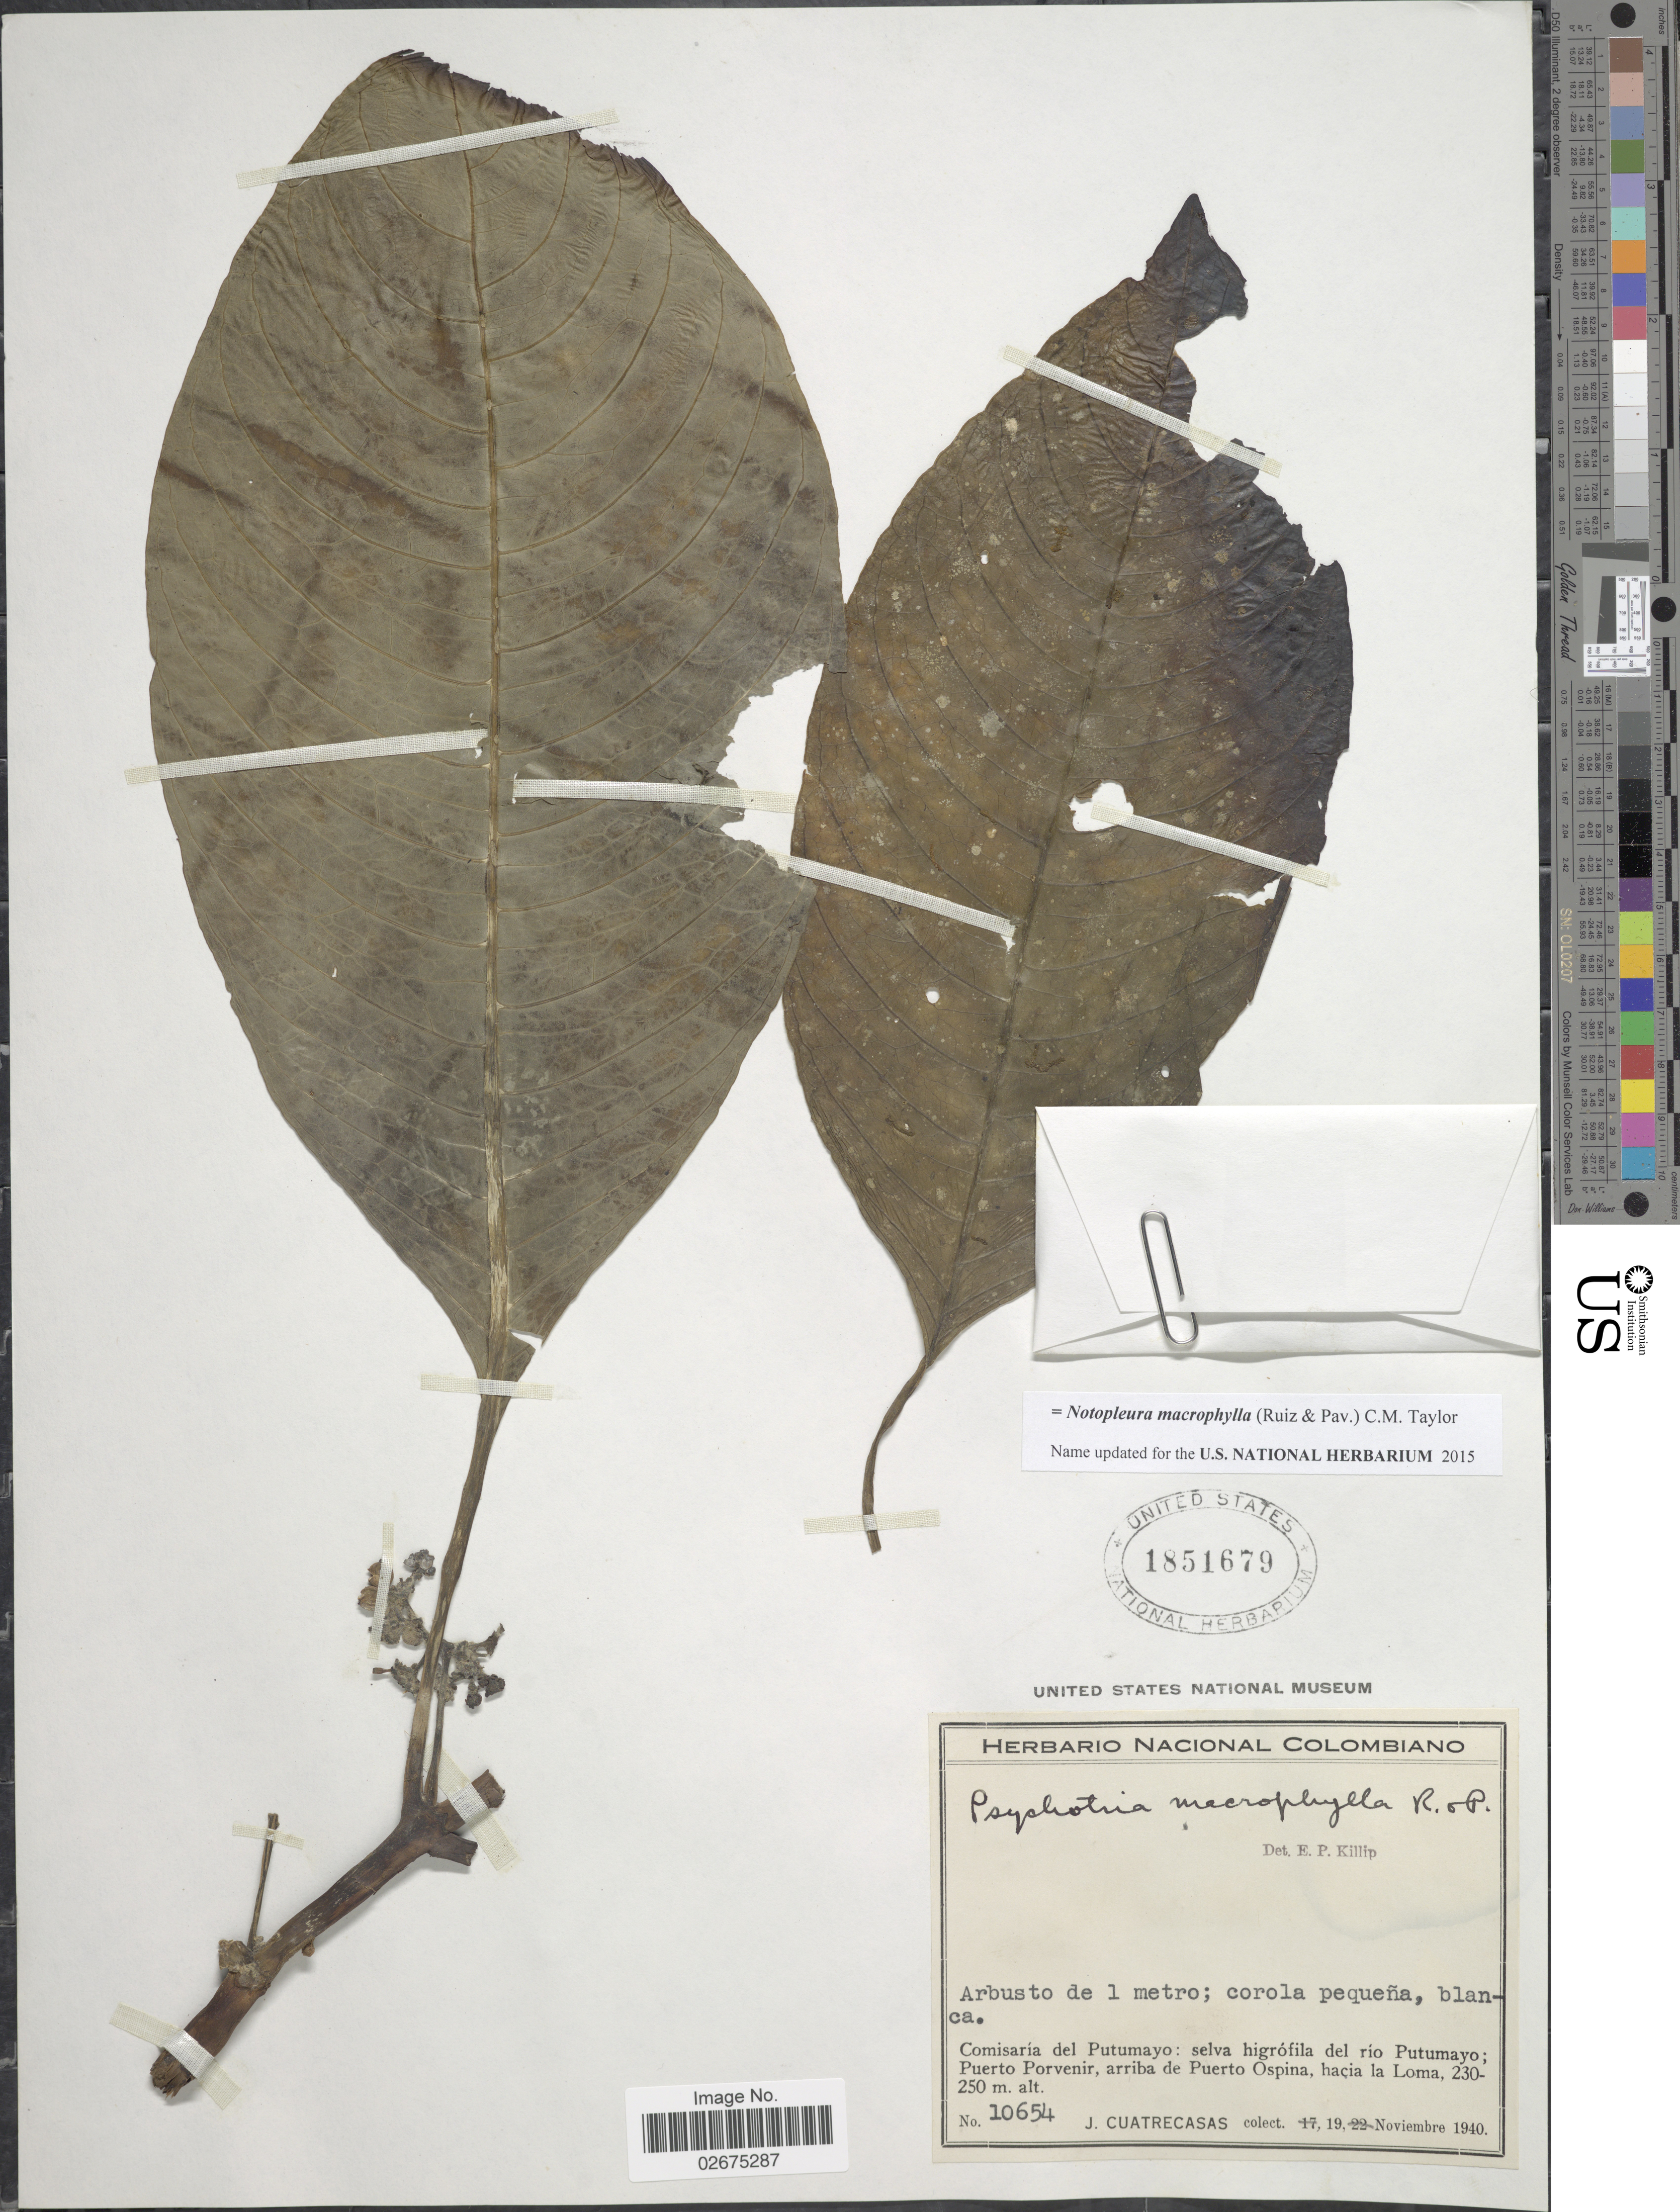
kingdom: Plantae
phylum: Tracheophyta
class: Magnoliopsida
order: Gentianales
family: Rubiaceae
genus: Notopleura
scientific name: Notopleura macrophylla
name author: (Ruiz & Pav.) C.M. Taylor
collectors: J. Cuatrecasas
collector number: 10654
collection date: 1940-11-19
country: Colombia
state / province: Putumayo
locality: Comisaría del Putumayo: selva higr'fila del río Putumayo; Puerto Porvenir, arriba de Puerto Ospina, hacia la Loma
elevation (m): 230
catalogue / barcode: US 1851679